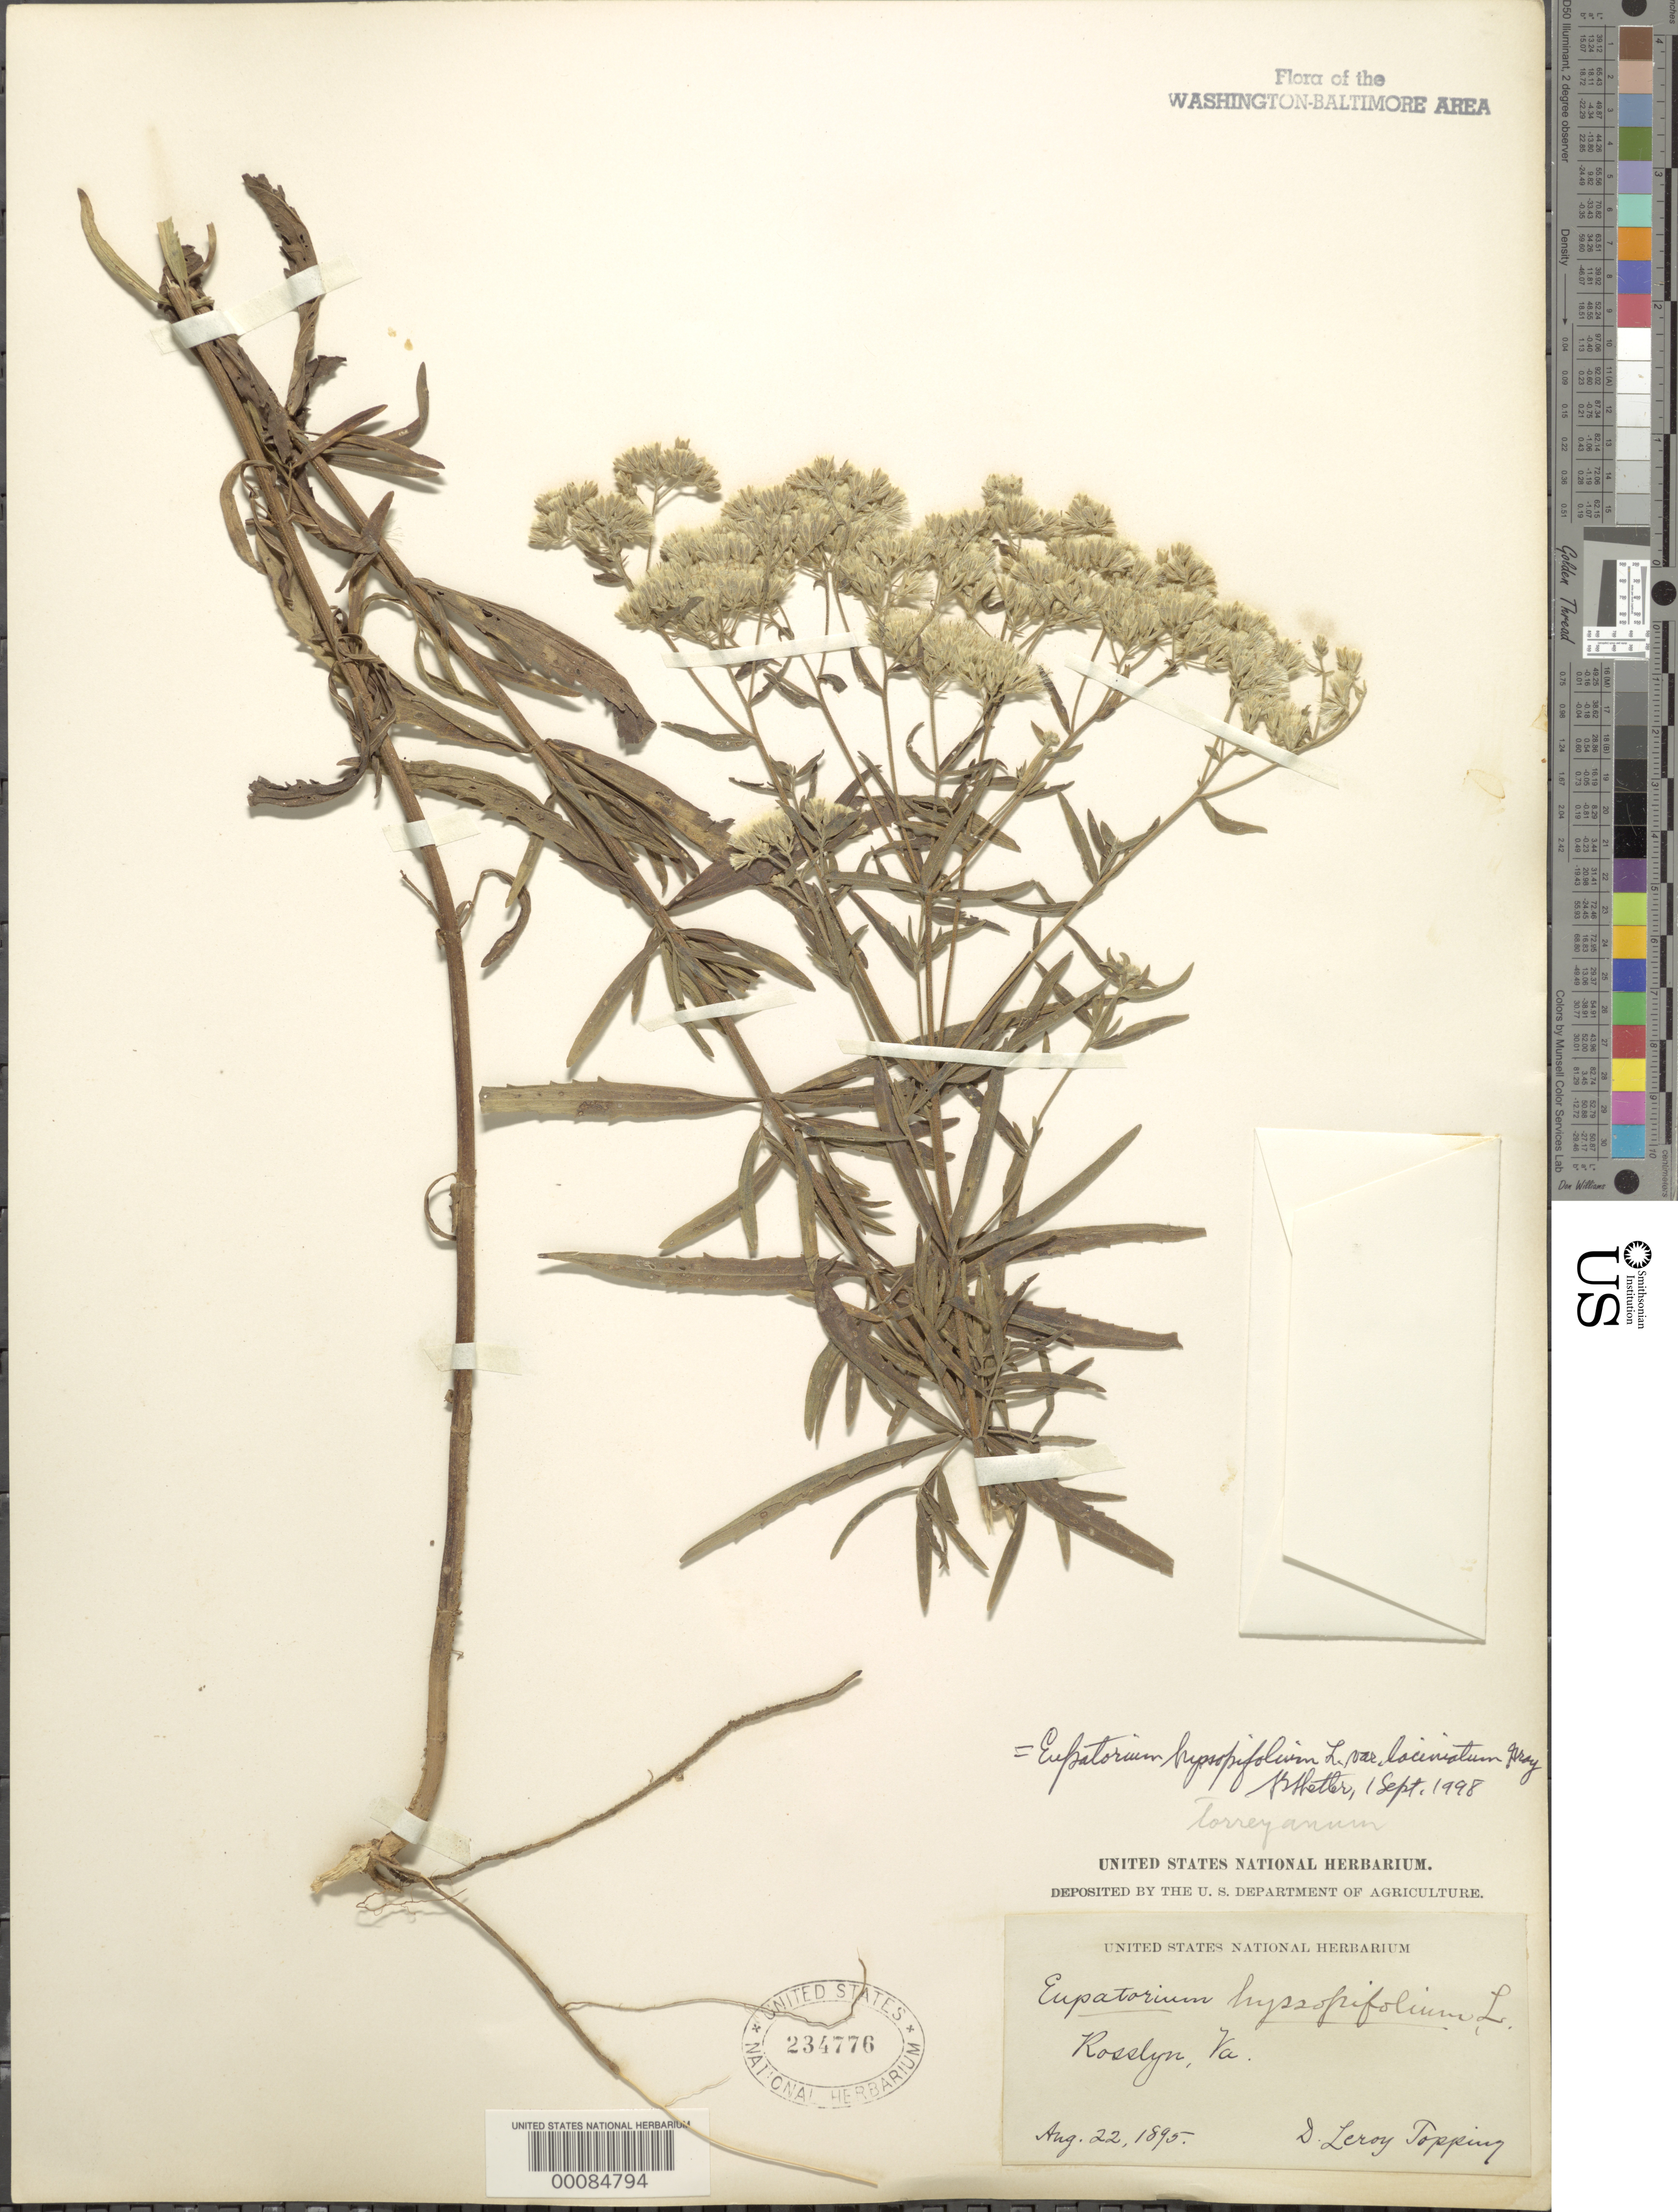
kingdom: Plantae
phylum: Tracheophyta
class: Magnoliopsida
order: Asterales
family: Asteraceae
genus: Eupatorium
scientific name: Eupatorium hyssopifolium var. laciniatum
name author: A. Gray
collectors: D. L. Topping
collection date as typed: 22 Aug 1895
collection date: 1895-08-22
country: United States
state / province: Virginia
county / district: Arlington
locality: Above Rosslyn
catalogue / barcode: US 234776